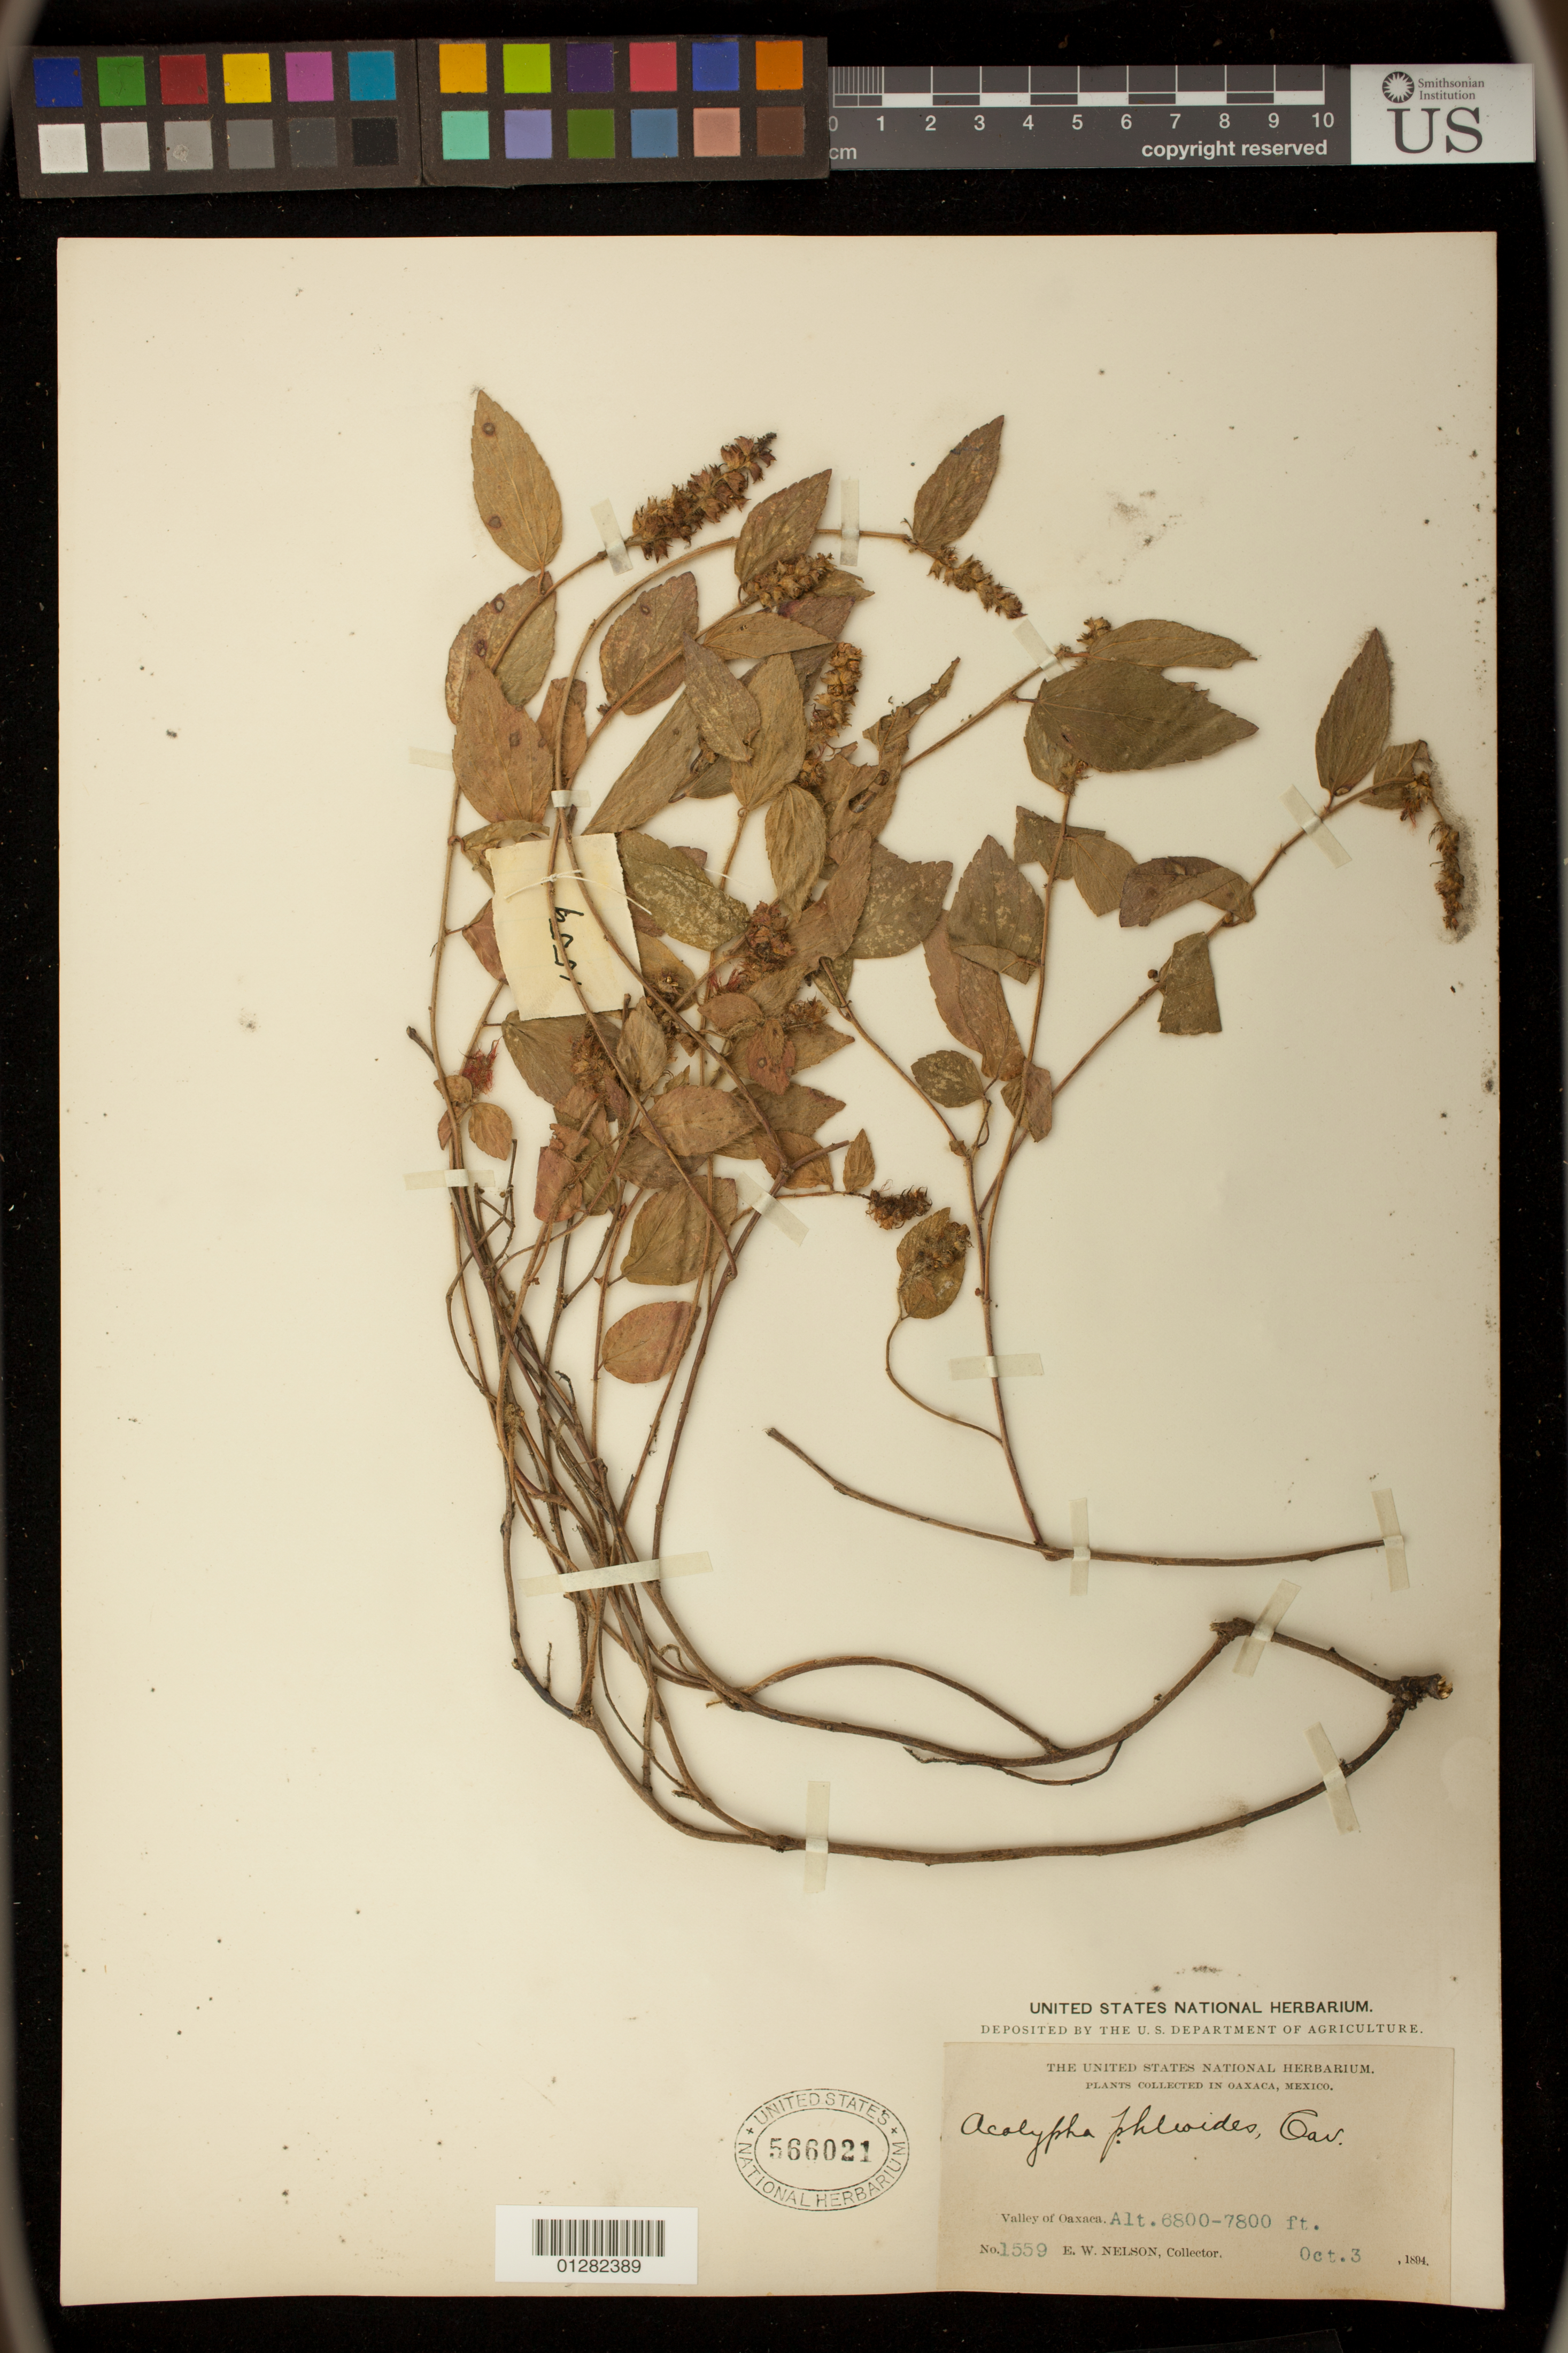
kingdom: Plantae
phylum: Tracheophyta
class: Magnoliopsida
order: Malpighiales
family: Euphorbiaceae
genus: Acalypha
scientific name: Acalypha phleoides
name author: Cav.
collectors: C. C. Deam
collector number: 1559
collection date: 1894-10-03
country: Mexico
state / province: Oaxaca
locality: Valley of Oaxaca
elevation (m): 2073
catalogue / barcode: US 566021